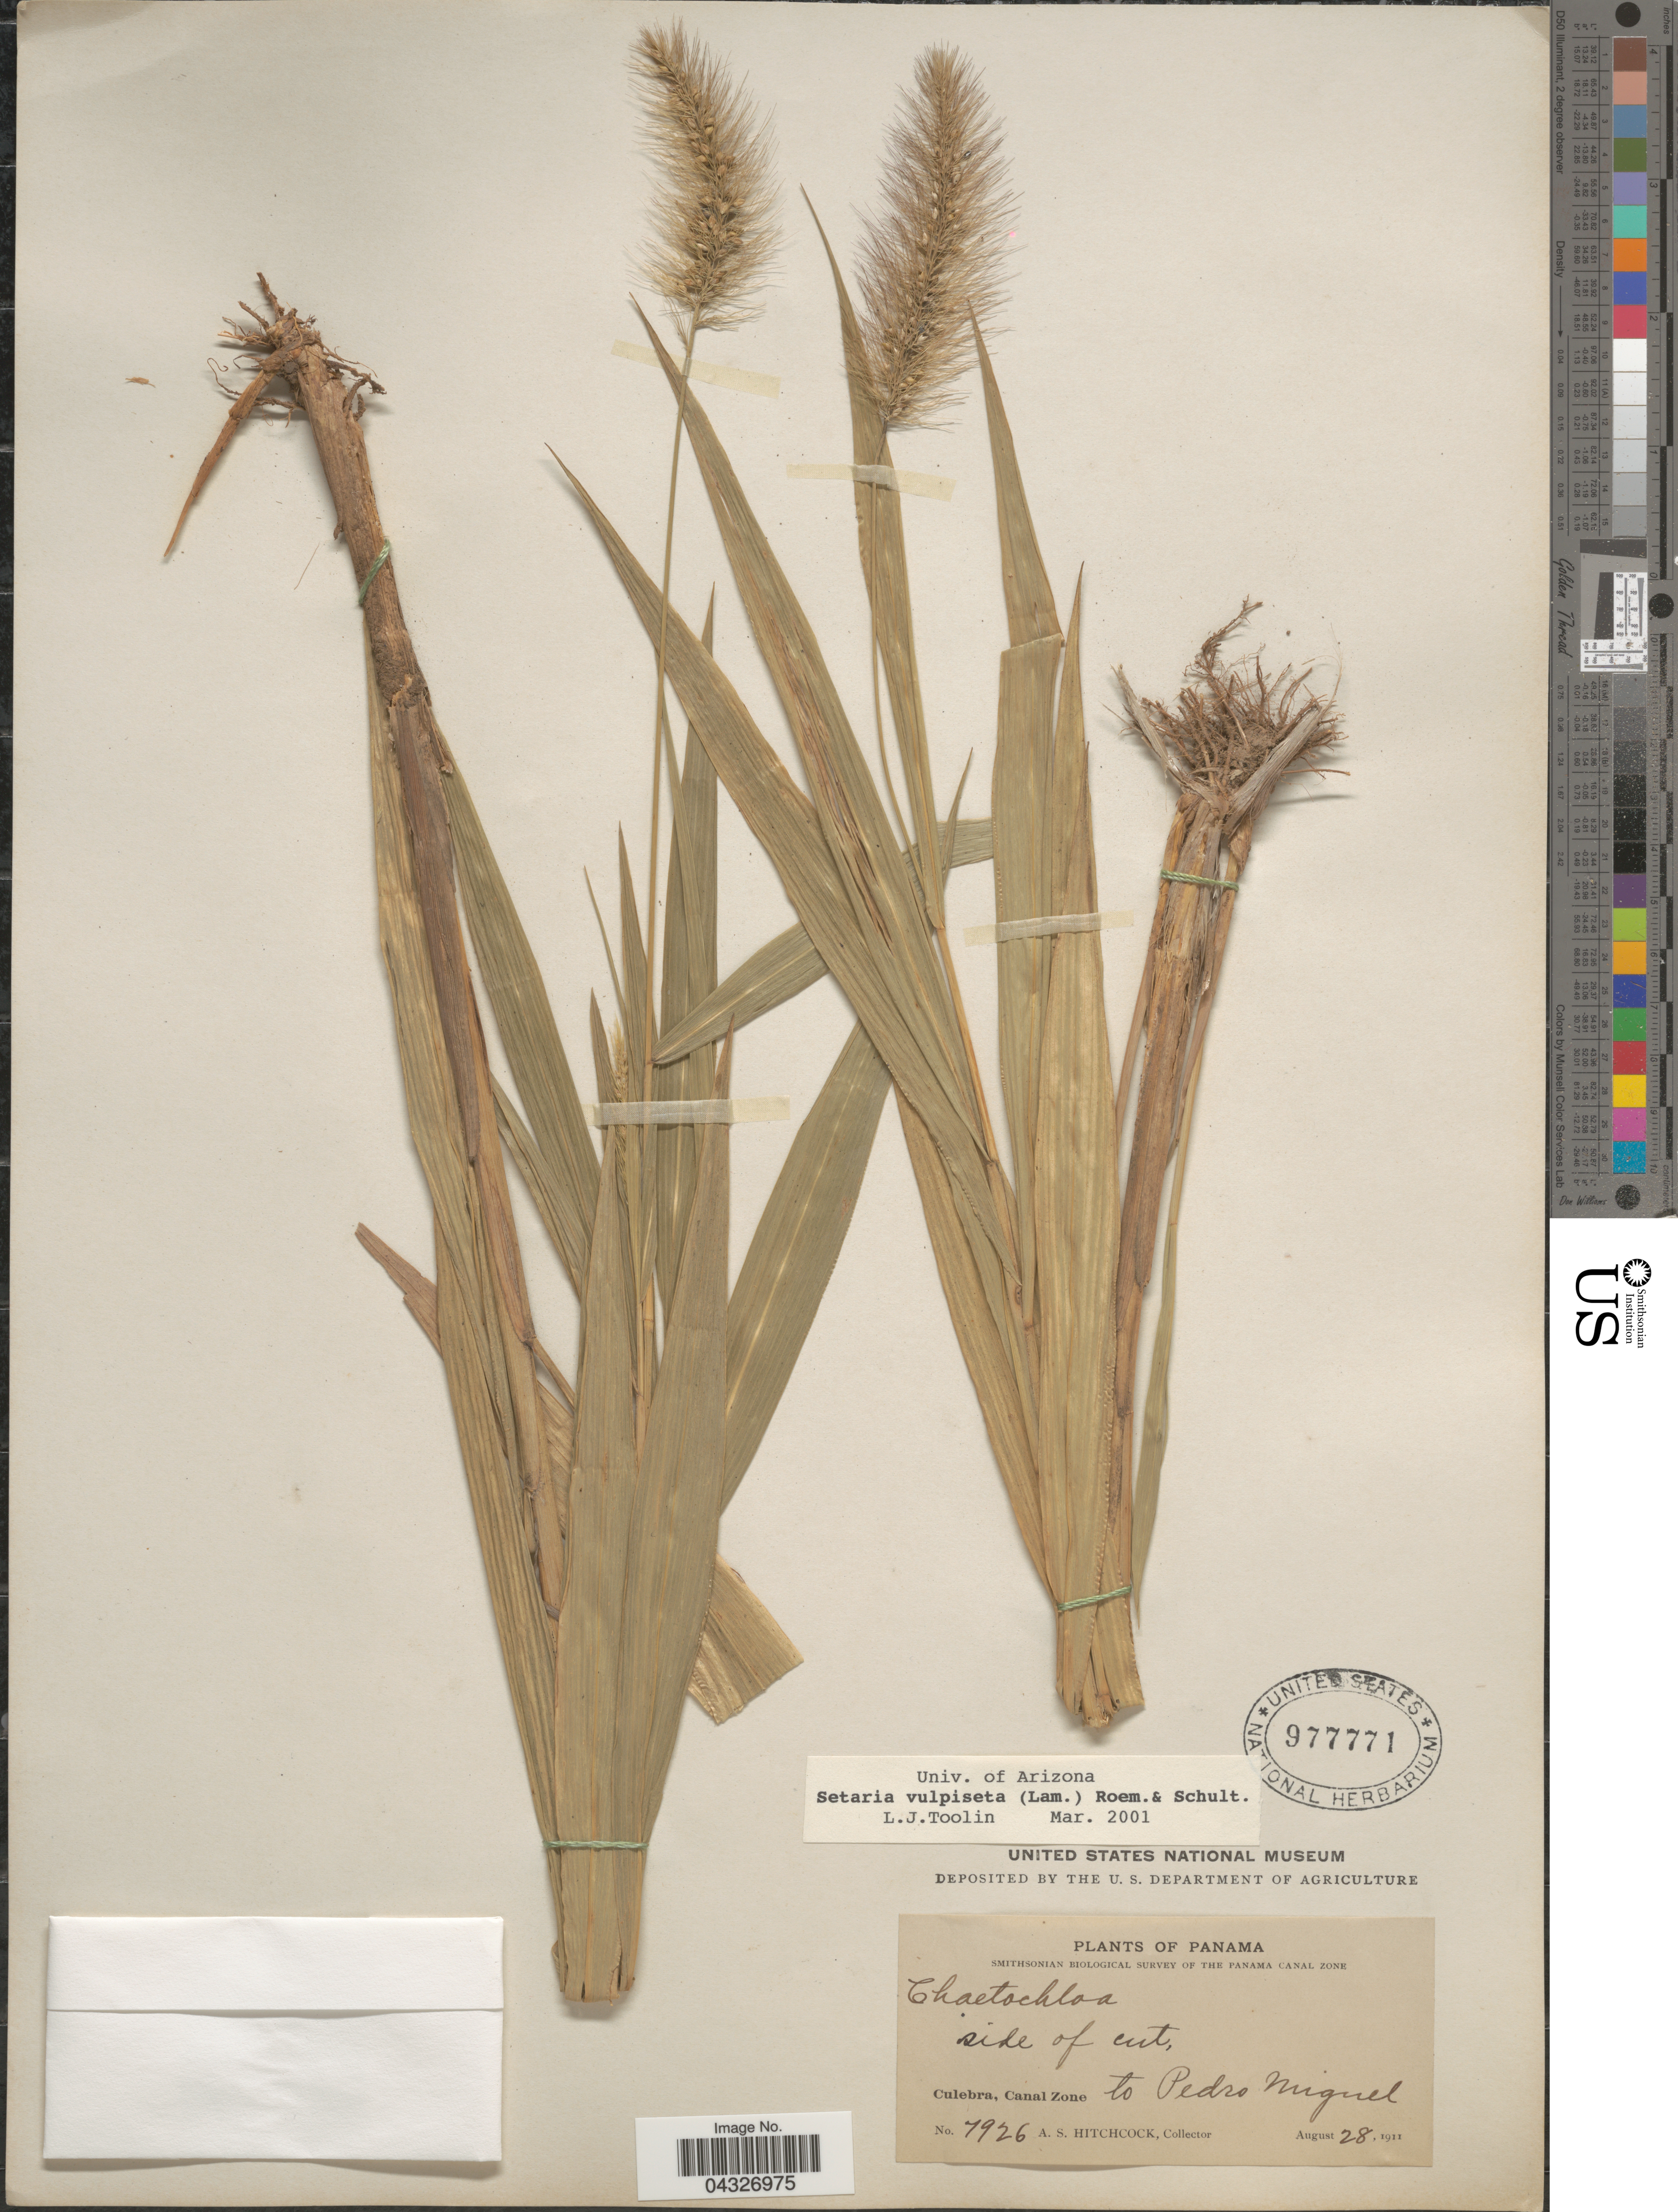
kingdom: Plantae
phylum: Tracheophyta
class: Liliopsida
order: Poales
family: Poaceae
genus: Setaria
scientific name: Setaria vulpiseta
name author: (Lam.) Roem. & Schult.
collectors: A. S. Hitchcock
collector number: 7926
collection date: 1911-08-28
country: Panama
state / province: Colón / Panamá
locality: Smithsonian Biological Survey of the Panama Canal Zone. Culebra, Canal Zone. To Pedro Miguel.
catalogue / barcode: US 977771